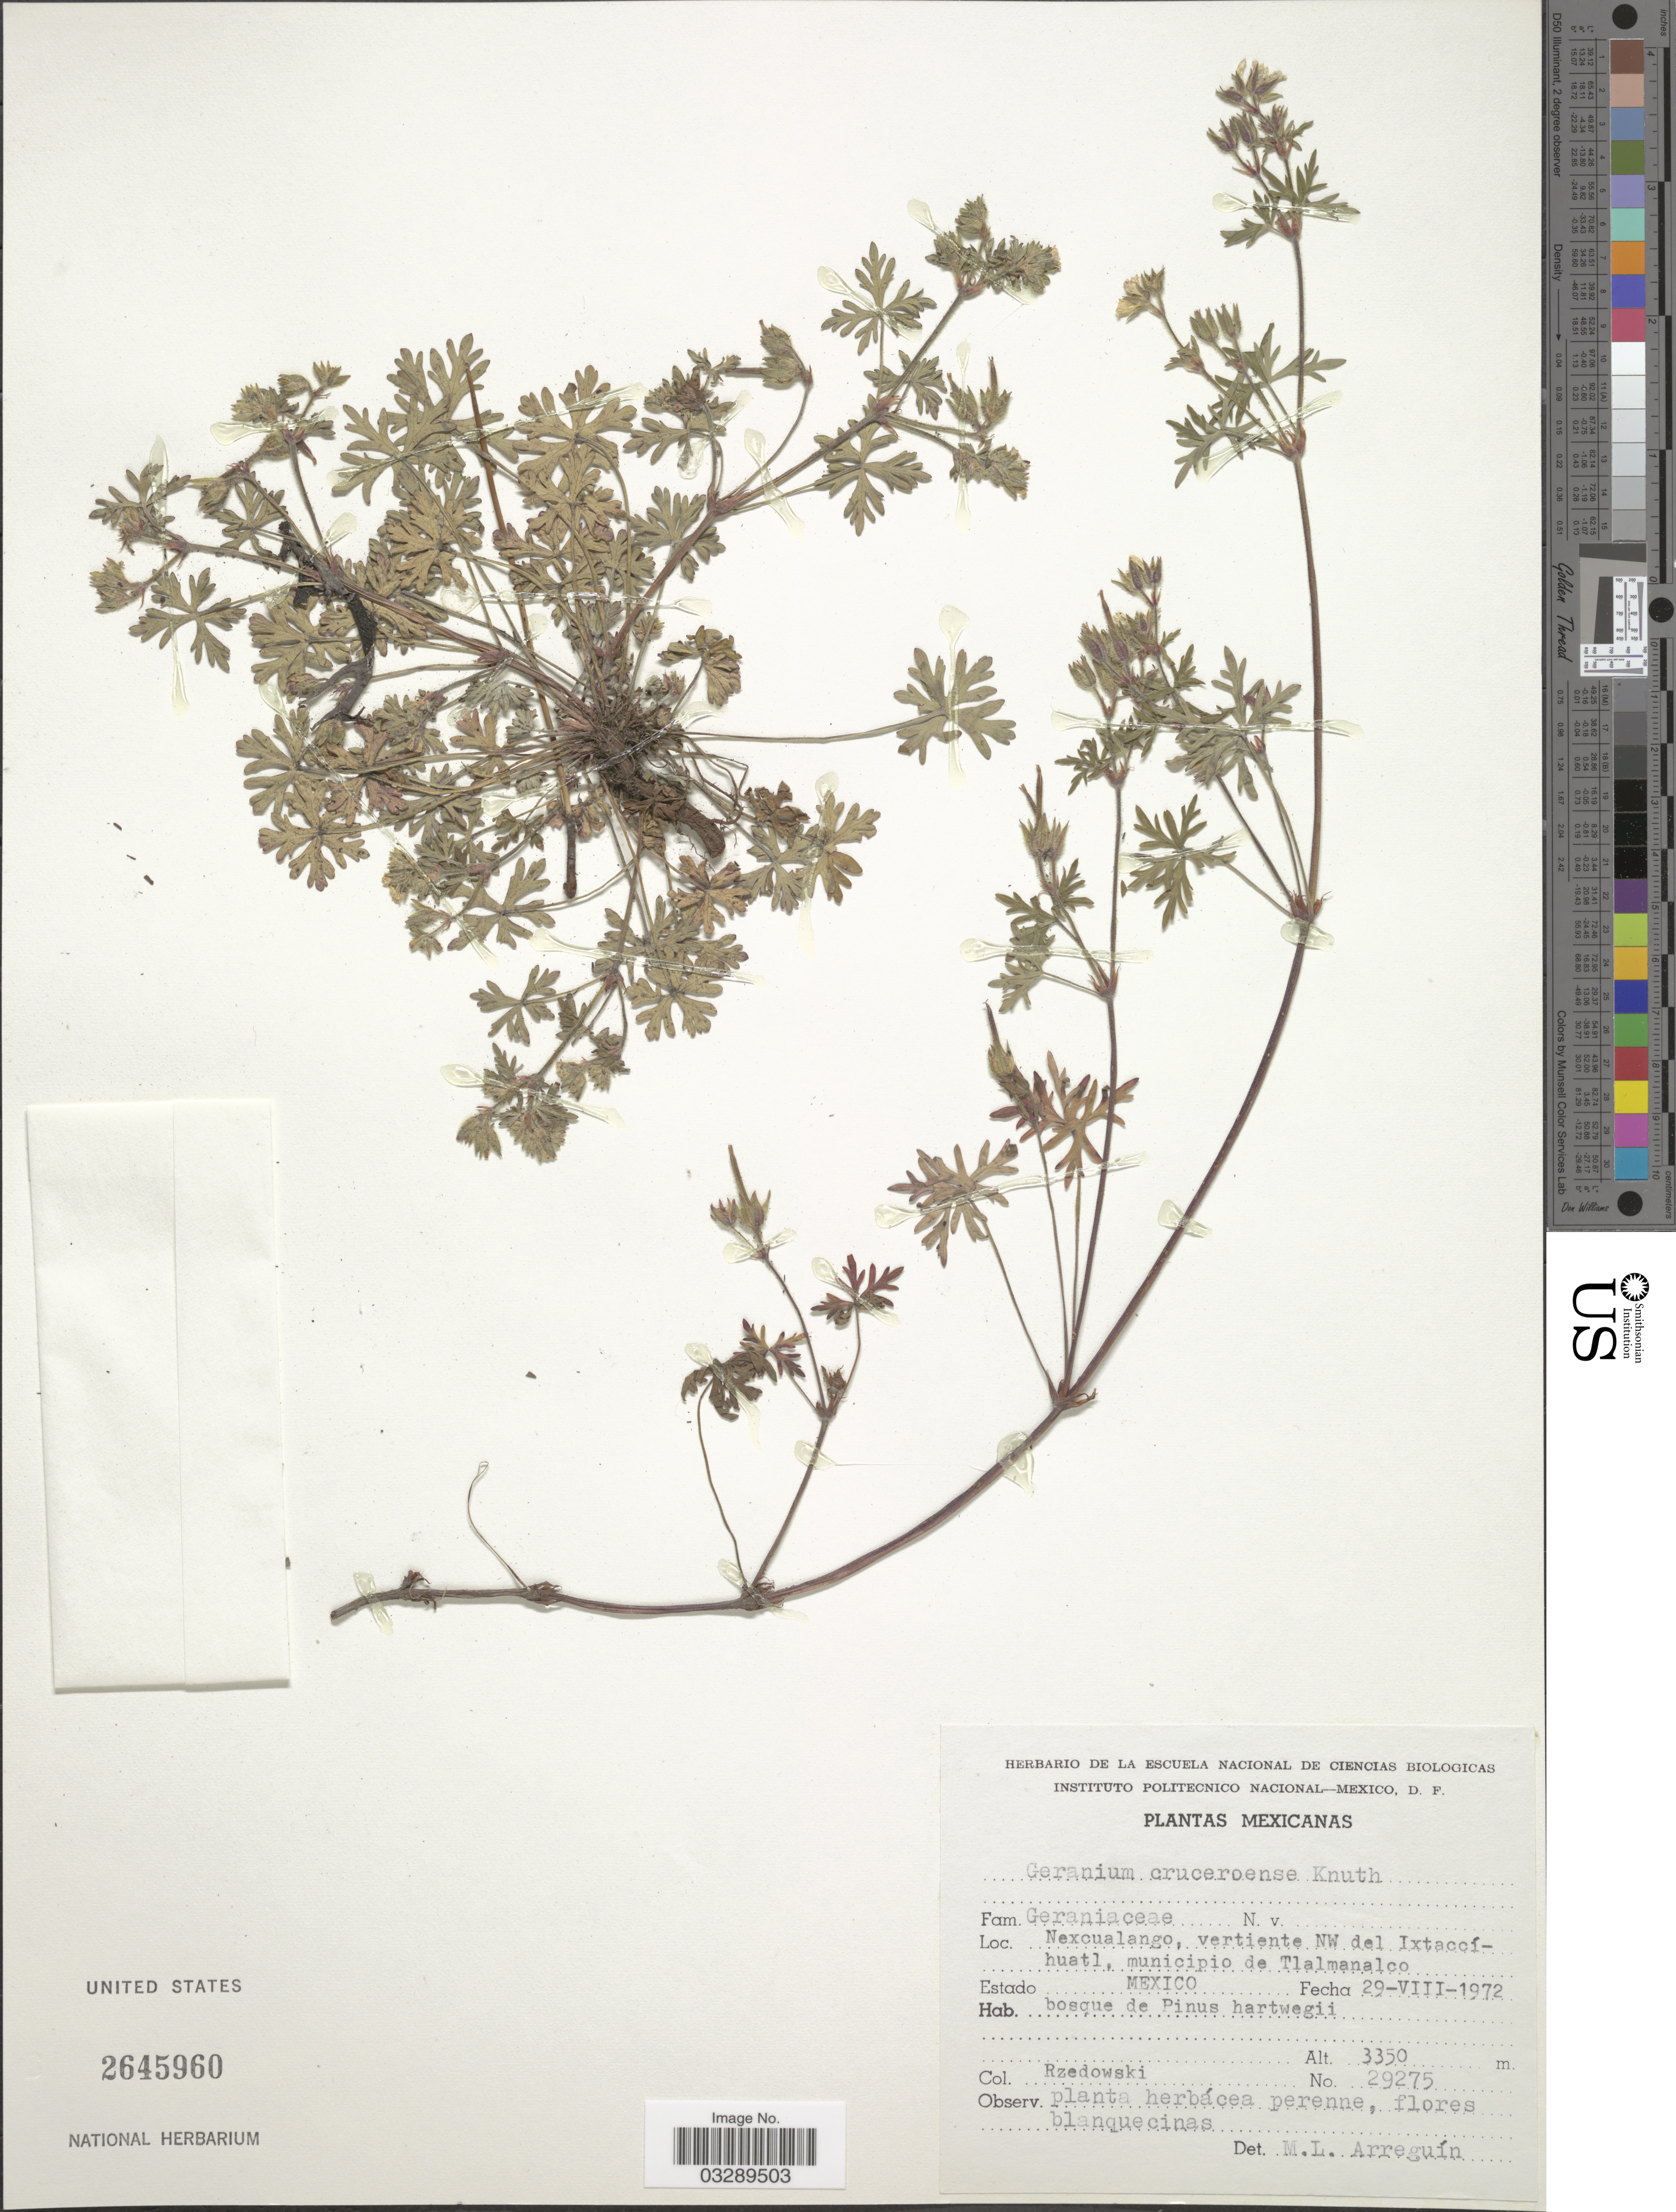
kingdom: Plantae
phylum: Tracheophyta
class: Magnoliopsida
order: Geraniales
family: Geraniaceae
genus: Geranium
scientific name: Geranium cruceroense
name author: R. Knuth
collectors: Rzedowski, --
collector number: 29275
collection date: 1972-08-29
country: Mexico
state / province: México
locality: Nexcualango, vertiente NW del Ixtaccíhuatl, municipio de Tlalmanalco. Estado Mexico.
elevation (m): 3350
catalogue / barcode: US 2645960